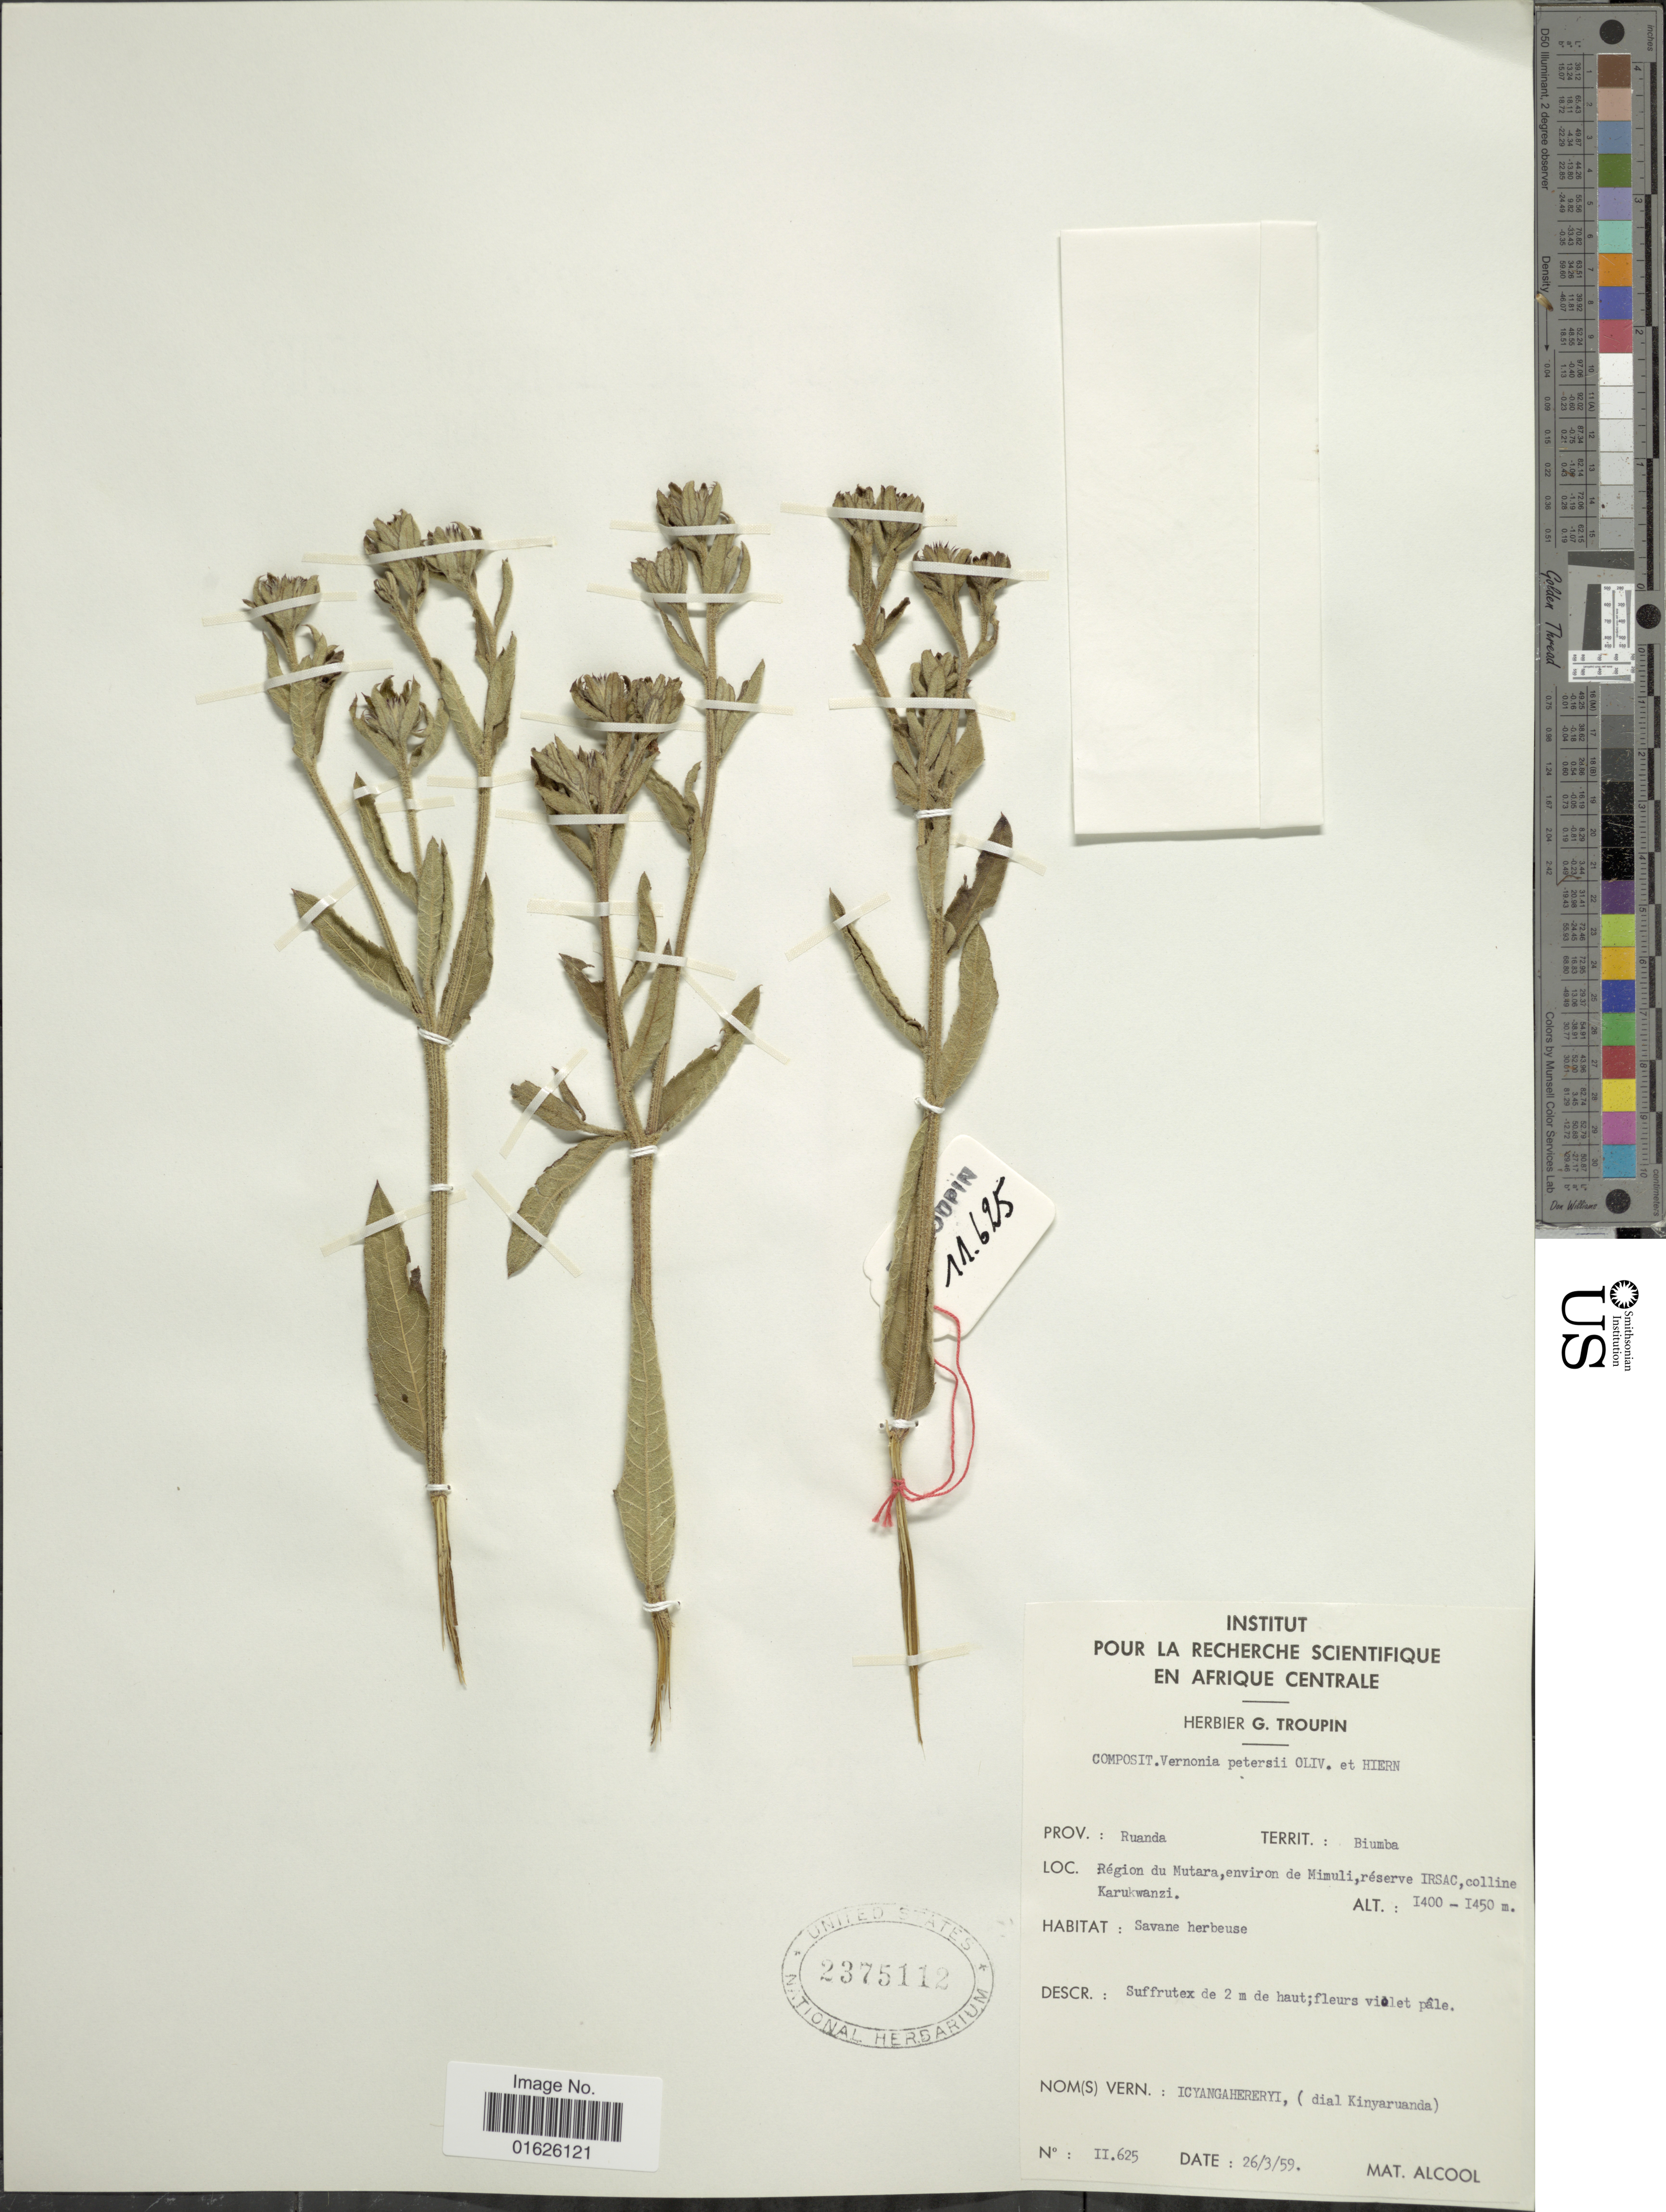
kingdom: Plantae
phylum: Tracheophyta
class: Magnoliopsida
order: Asterales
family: Asteraceae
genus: Vernoniastrum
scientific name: Vernoniastrum latifolium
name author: (Steetz) H. Rob.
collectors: ex herb. G. Troupin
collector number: II. 625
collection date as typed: Transcribed d/m/y: 26/3/59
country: Rwanda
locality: Prov. Ruanda, Territ, Biumba, Region du Matara, environ de Mimuli, reserve IRAC, colline Karrukwanzi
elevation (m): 1400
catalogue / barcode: US 2375112